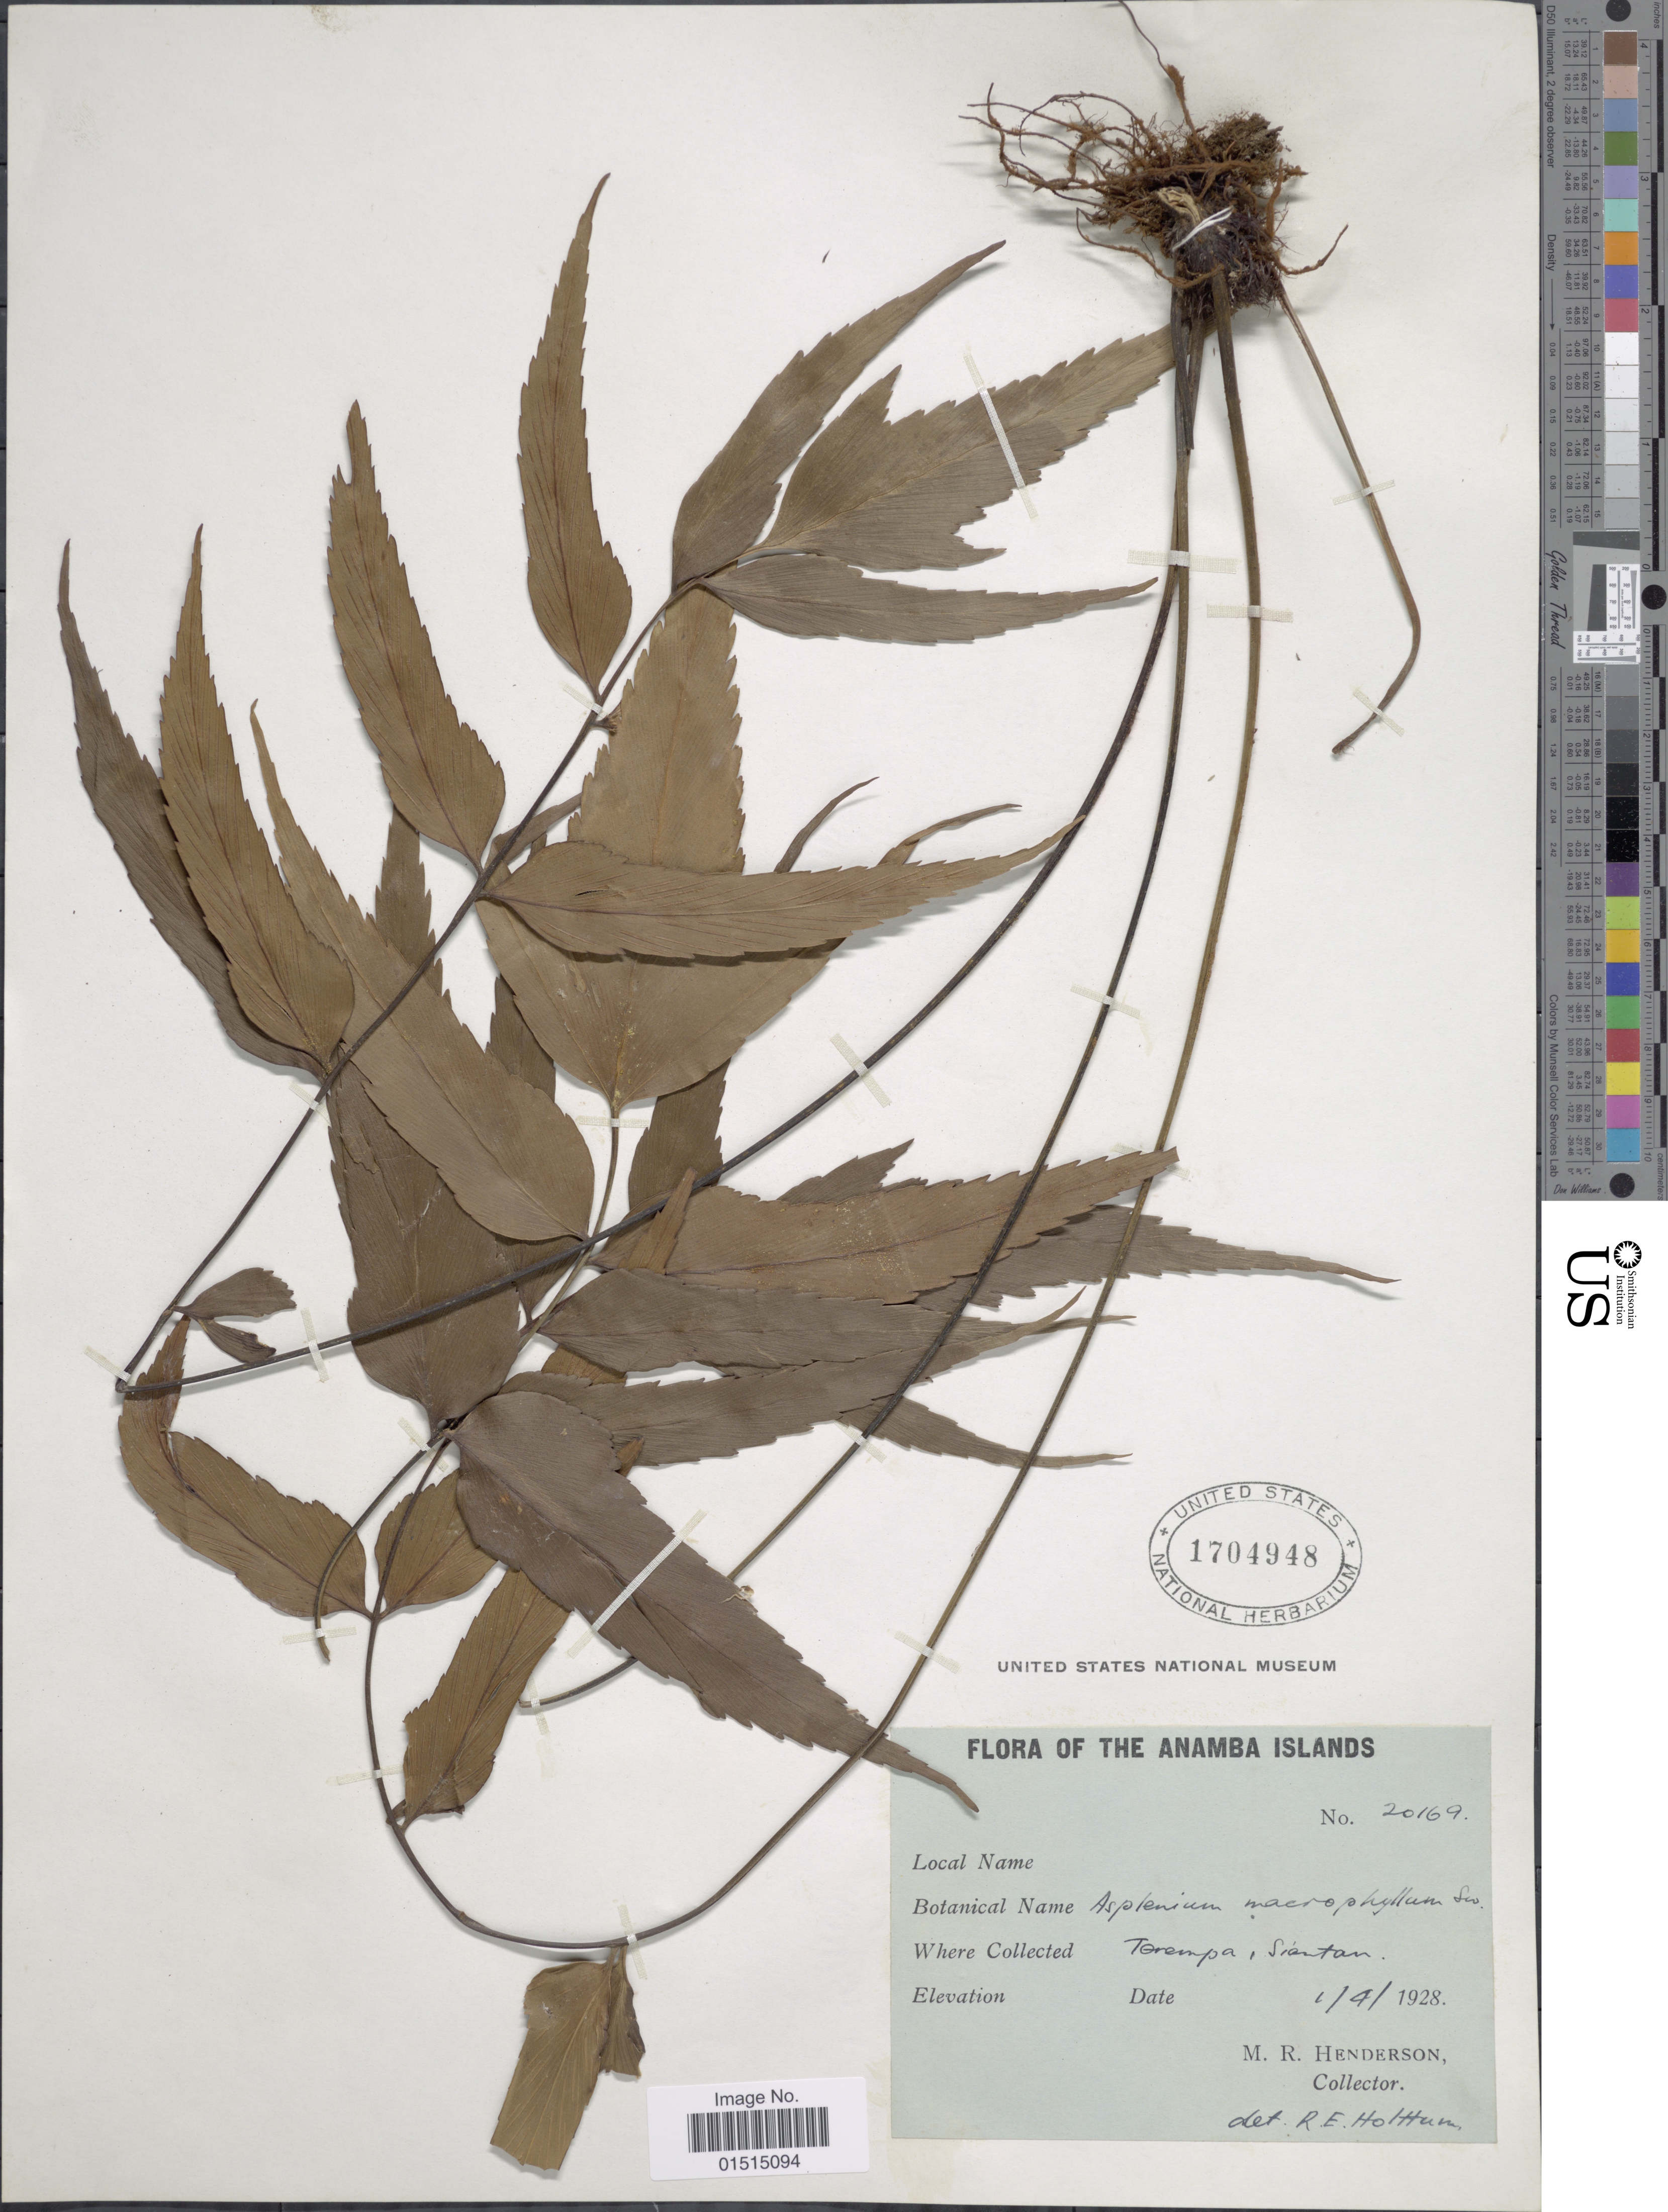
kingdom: Plantae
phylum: Tracheophyta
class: Polypodiopsida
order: Polypodiales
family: Aspleniaceae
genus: Asplenium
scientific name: Asplenium macrophyllum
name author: Sw.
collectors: M. Henderson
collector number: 20169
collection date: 1928-09-01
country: Indonesia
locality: Anamba Island, Terempa, Siantan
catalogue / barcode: US 1704948